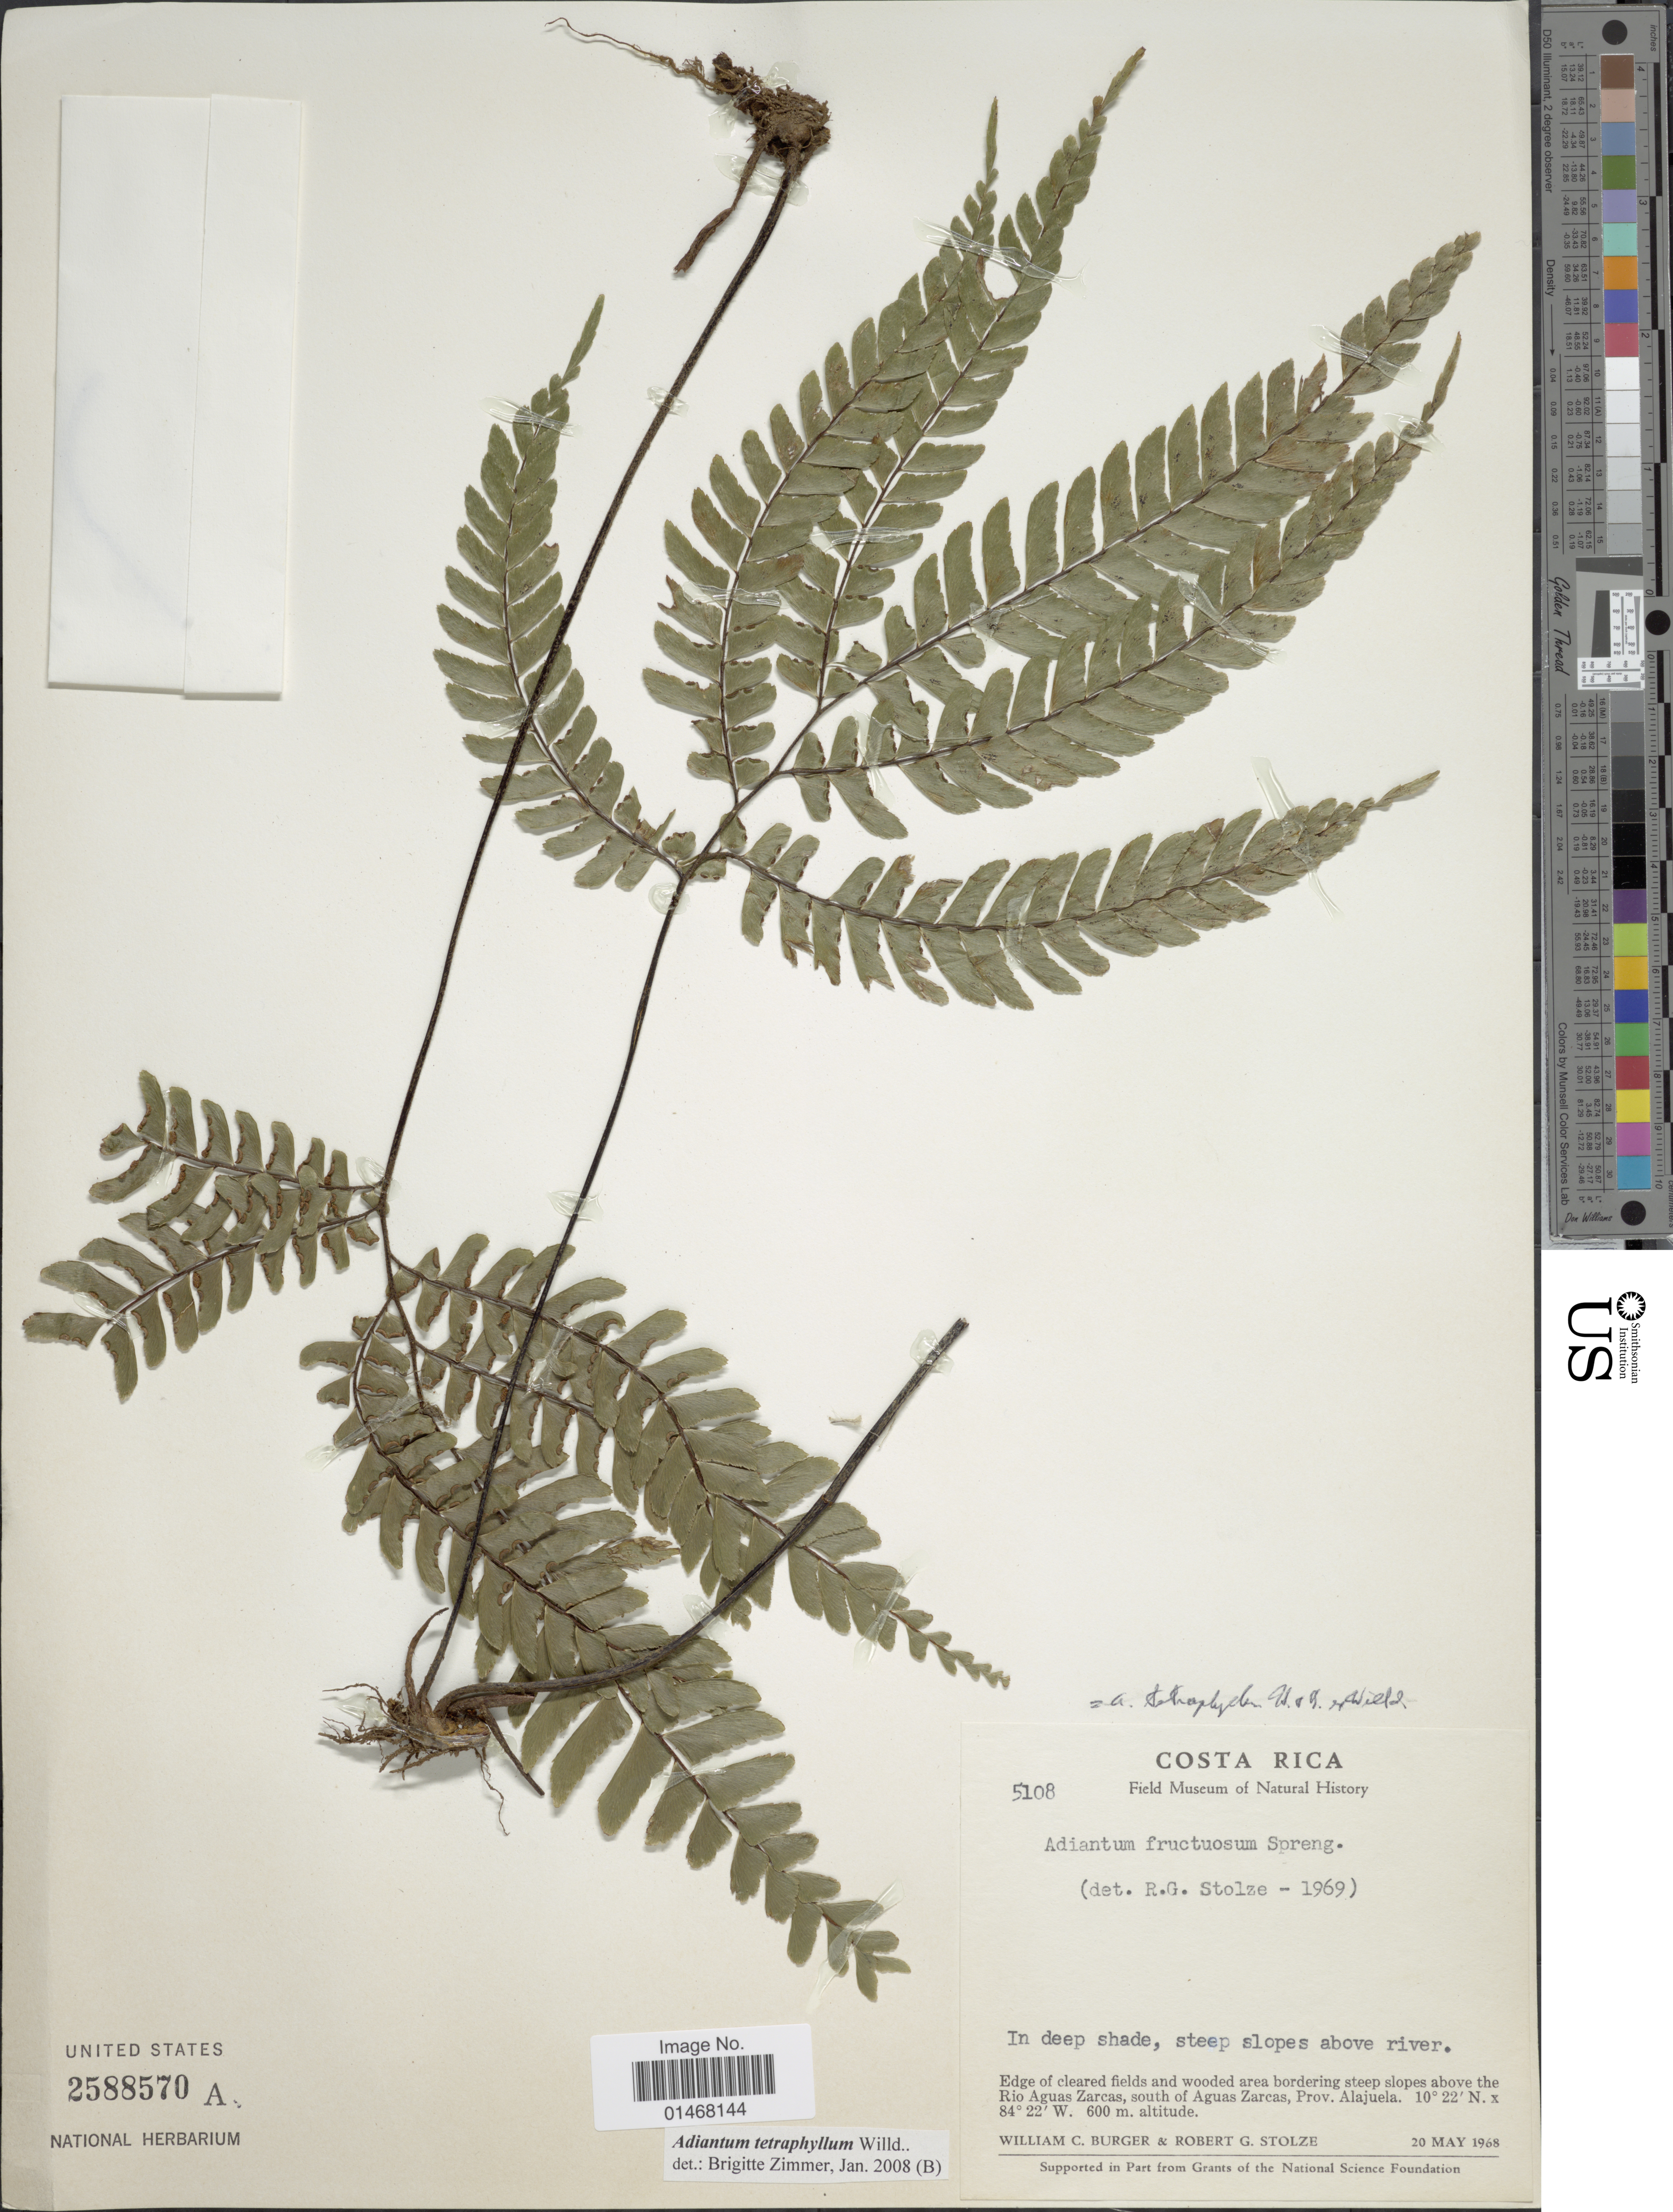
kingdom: Plantae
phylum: Tracheophyta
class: Polypodiopsida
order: Polypodiales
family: Pteridaceae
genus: Adiantum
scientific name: Adiantum tetraphyllum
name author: Humb. & Bonpl. ex Willd.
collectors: W. Burger & R. G. Stolze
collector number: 5108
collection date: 1968-05-20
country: Costa Rica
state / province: Alajuela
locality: In deep shade, steep slopes above river. Edge of cleared fields and wooded area bordering steep slopes above the Rio Aguas Zarcas, south of Aguas Zarcas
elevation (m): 600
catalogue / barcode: US 2588570A